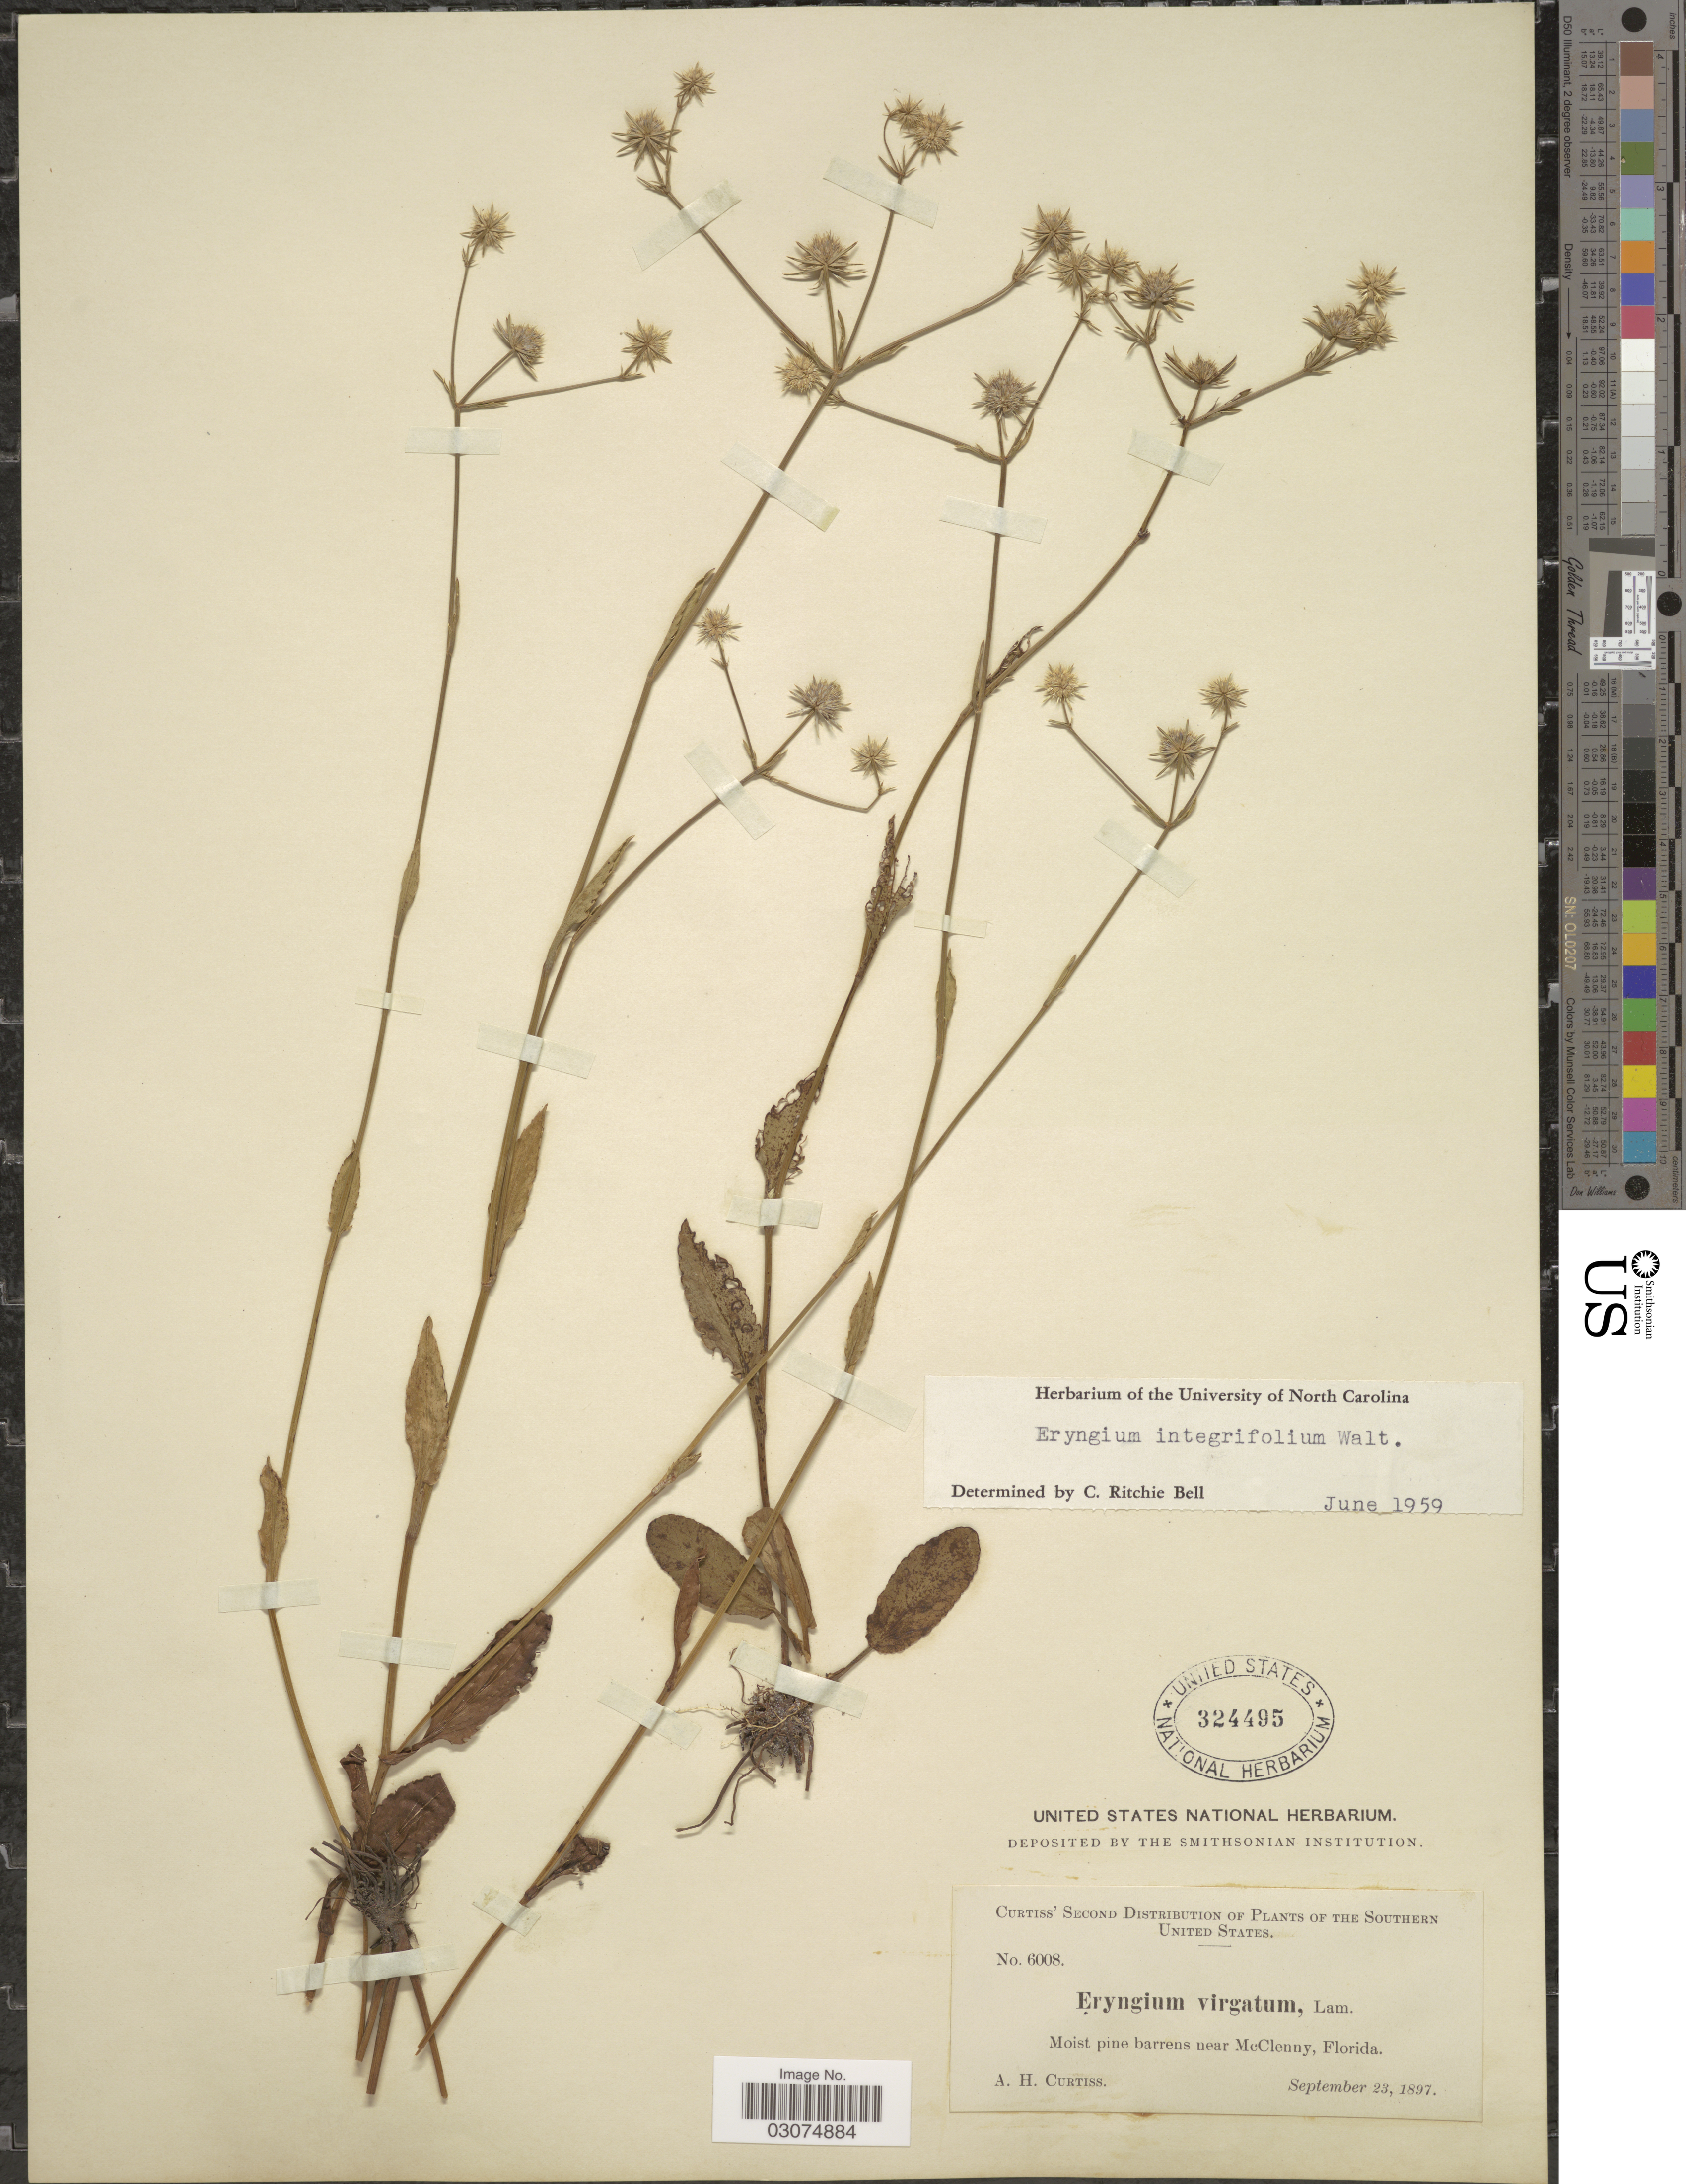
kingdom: Plantae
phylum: Tracheophyta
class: Magnoliopsida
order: Apiales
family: Apiaceae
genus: Eryngium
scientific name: Eryngium integrifolium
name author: Walter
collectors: A. H. Curtiss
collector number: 6008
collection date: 1897-09-23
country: United States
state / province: Florida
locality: The Southern United States. Moist pine barrens near McClenny.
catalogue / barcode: US 324495